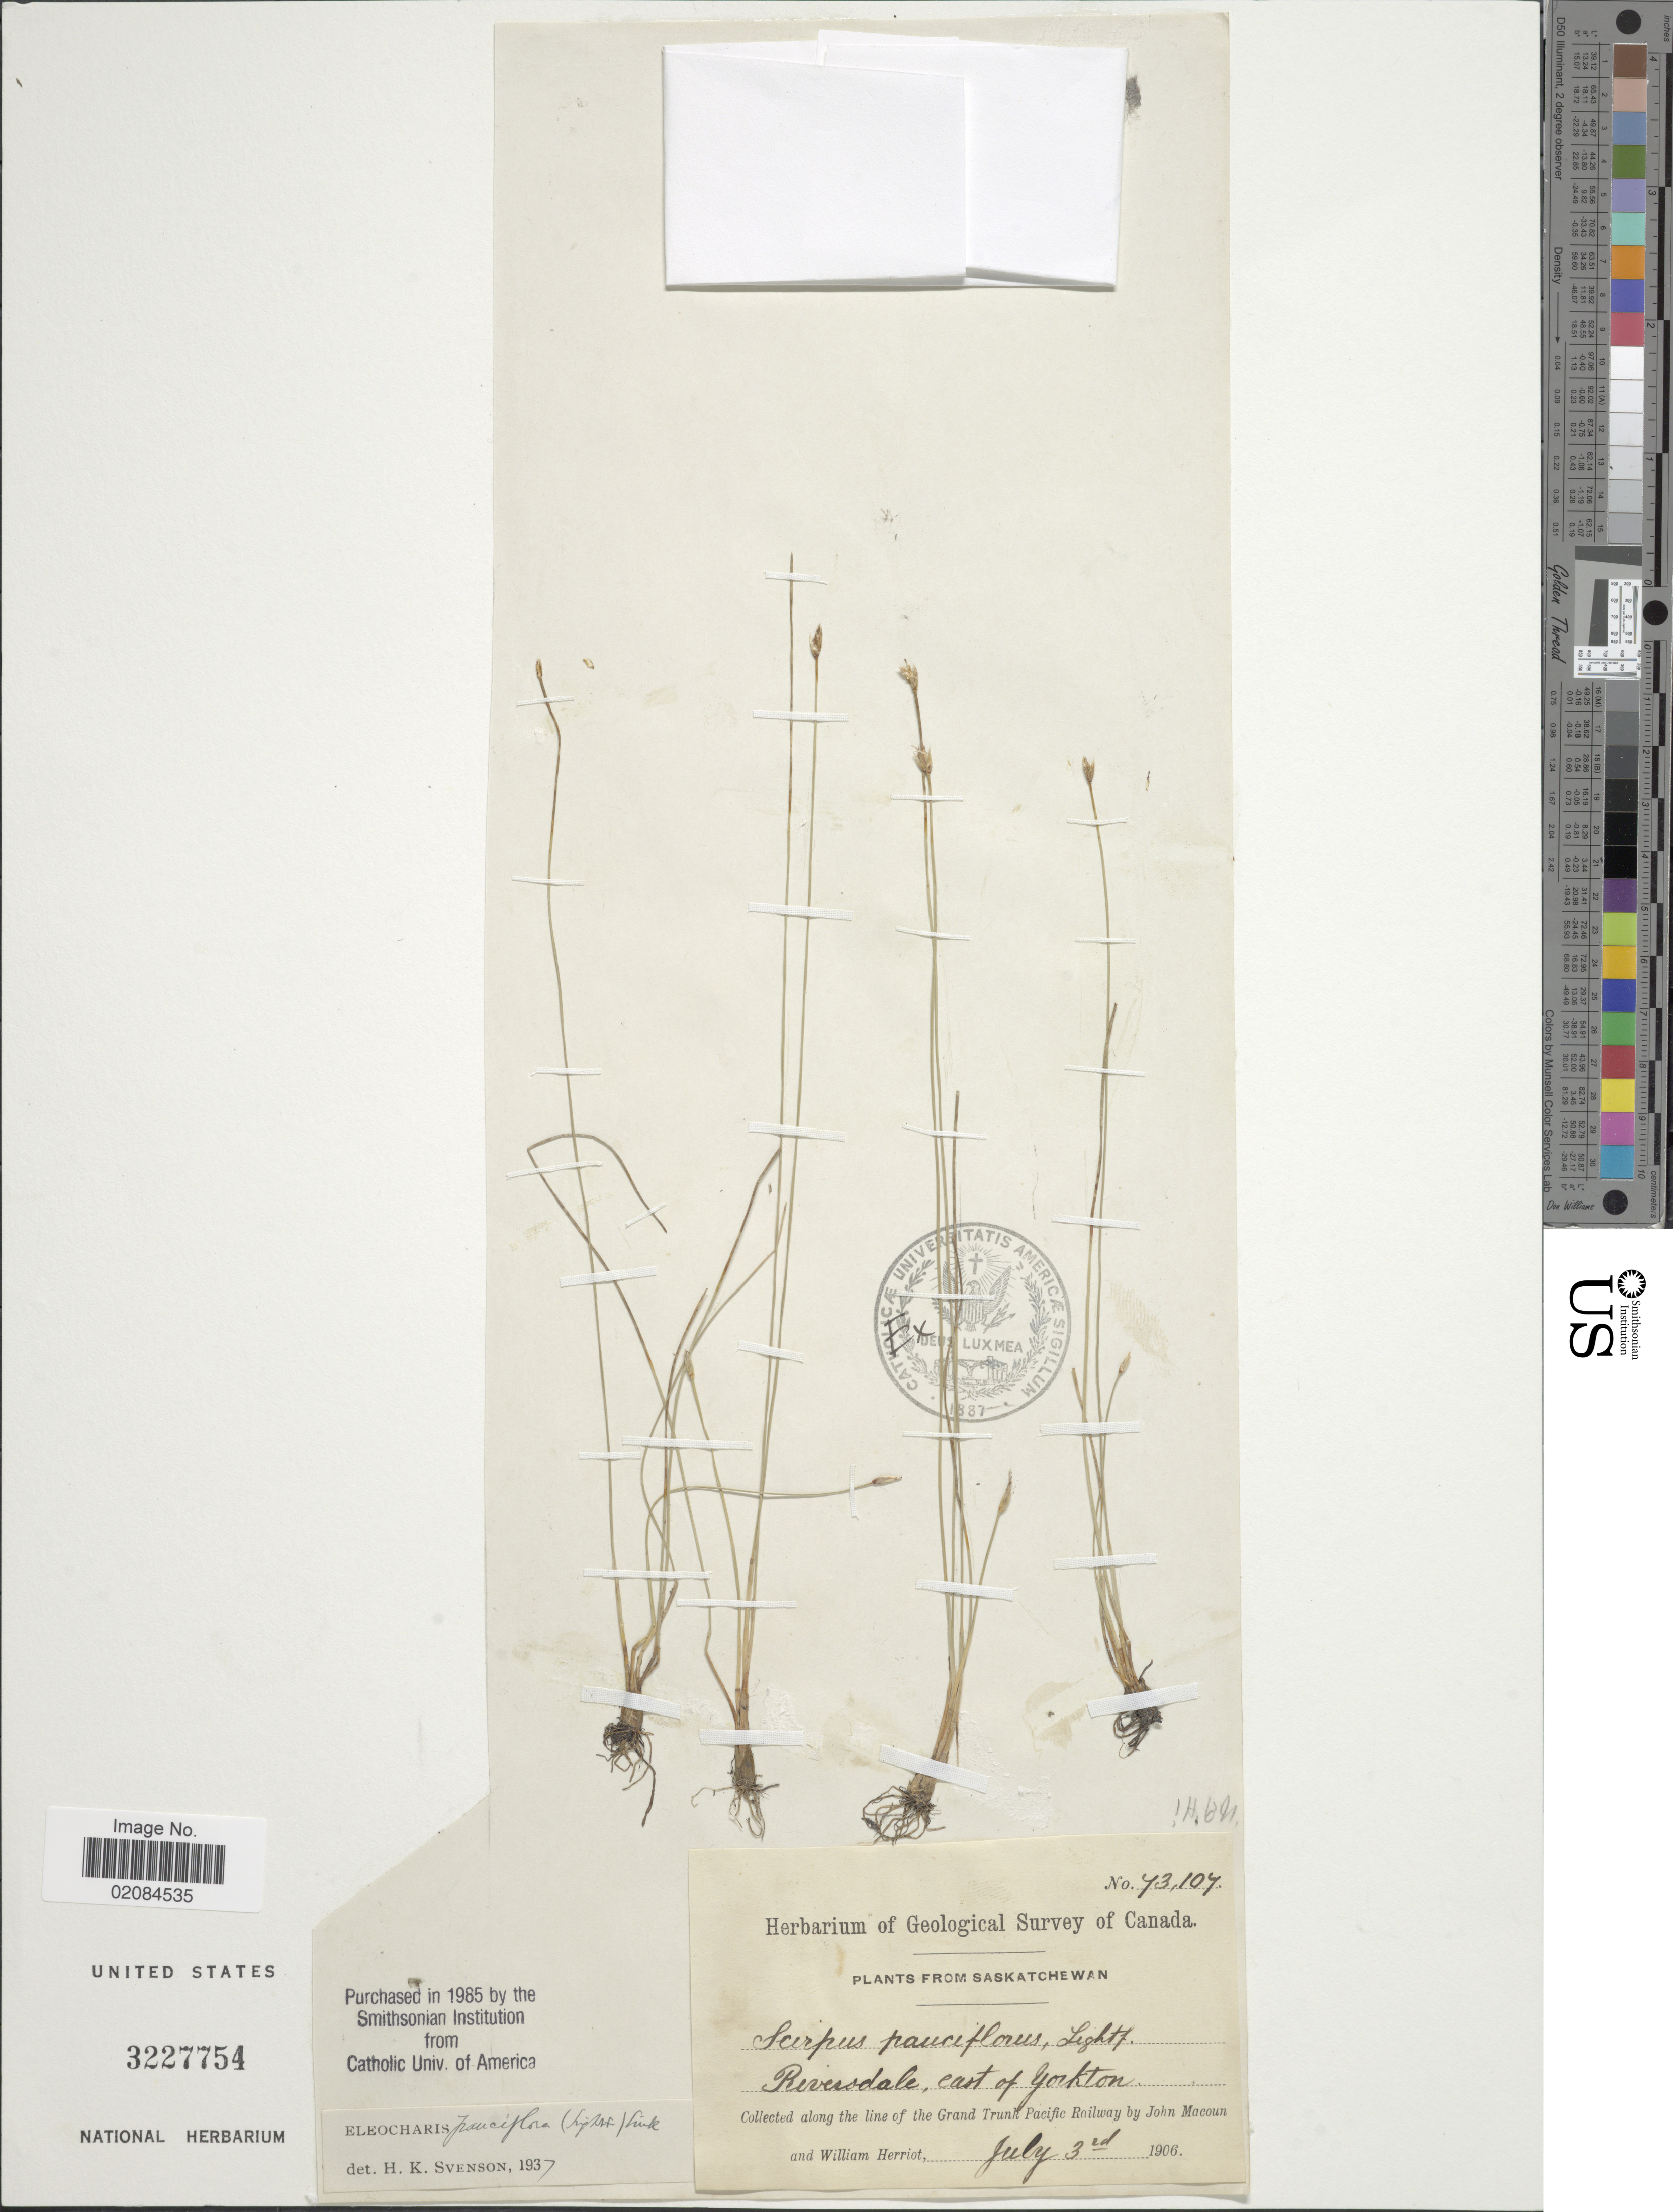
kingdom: Plantae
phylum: Tracheophyta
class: Liliopsida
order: Poales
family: Cyperaceae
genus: Eleocharis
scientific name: Eleocharis quinqueflora subsp. fernaldii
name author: (Svenson) Hultén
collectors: J. Macoun & W. Herriot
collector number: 43104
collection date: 1906-07-03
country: Canada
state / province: Saskatchewan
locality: Along the line of the Grand Trunk Pacific Railway. Riversdale, east of Yorkton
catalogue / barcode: US 3227754